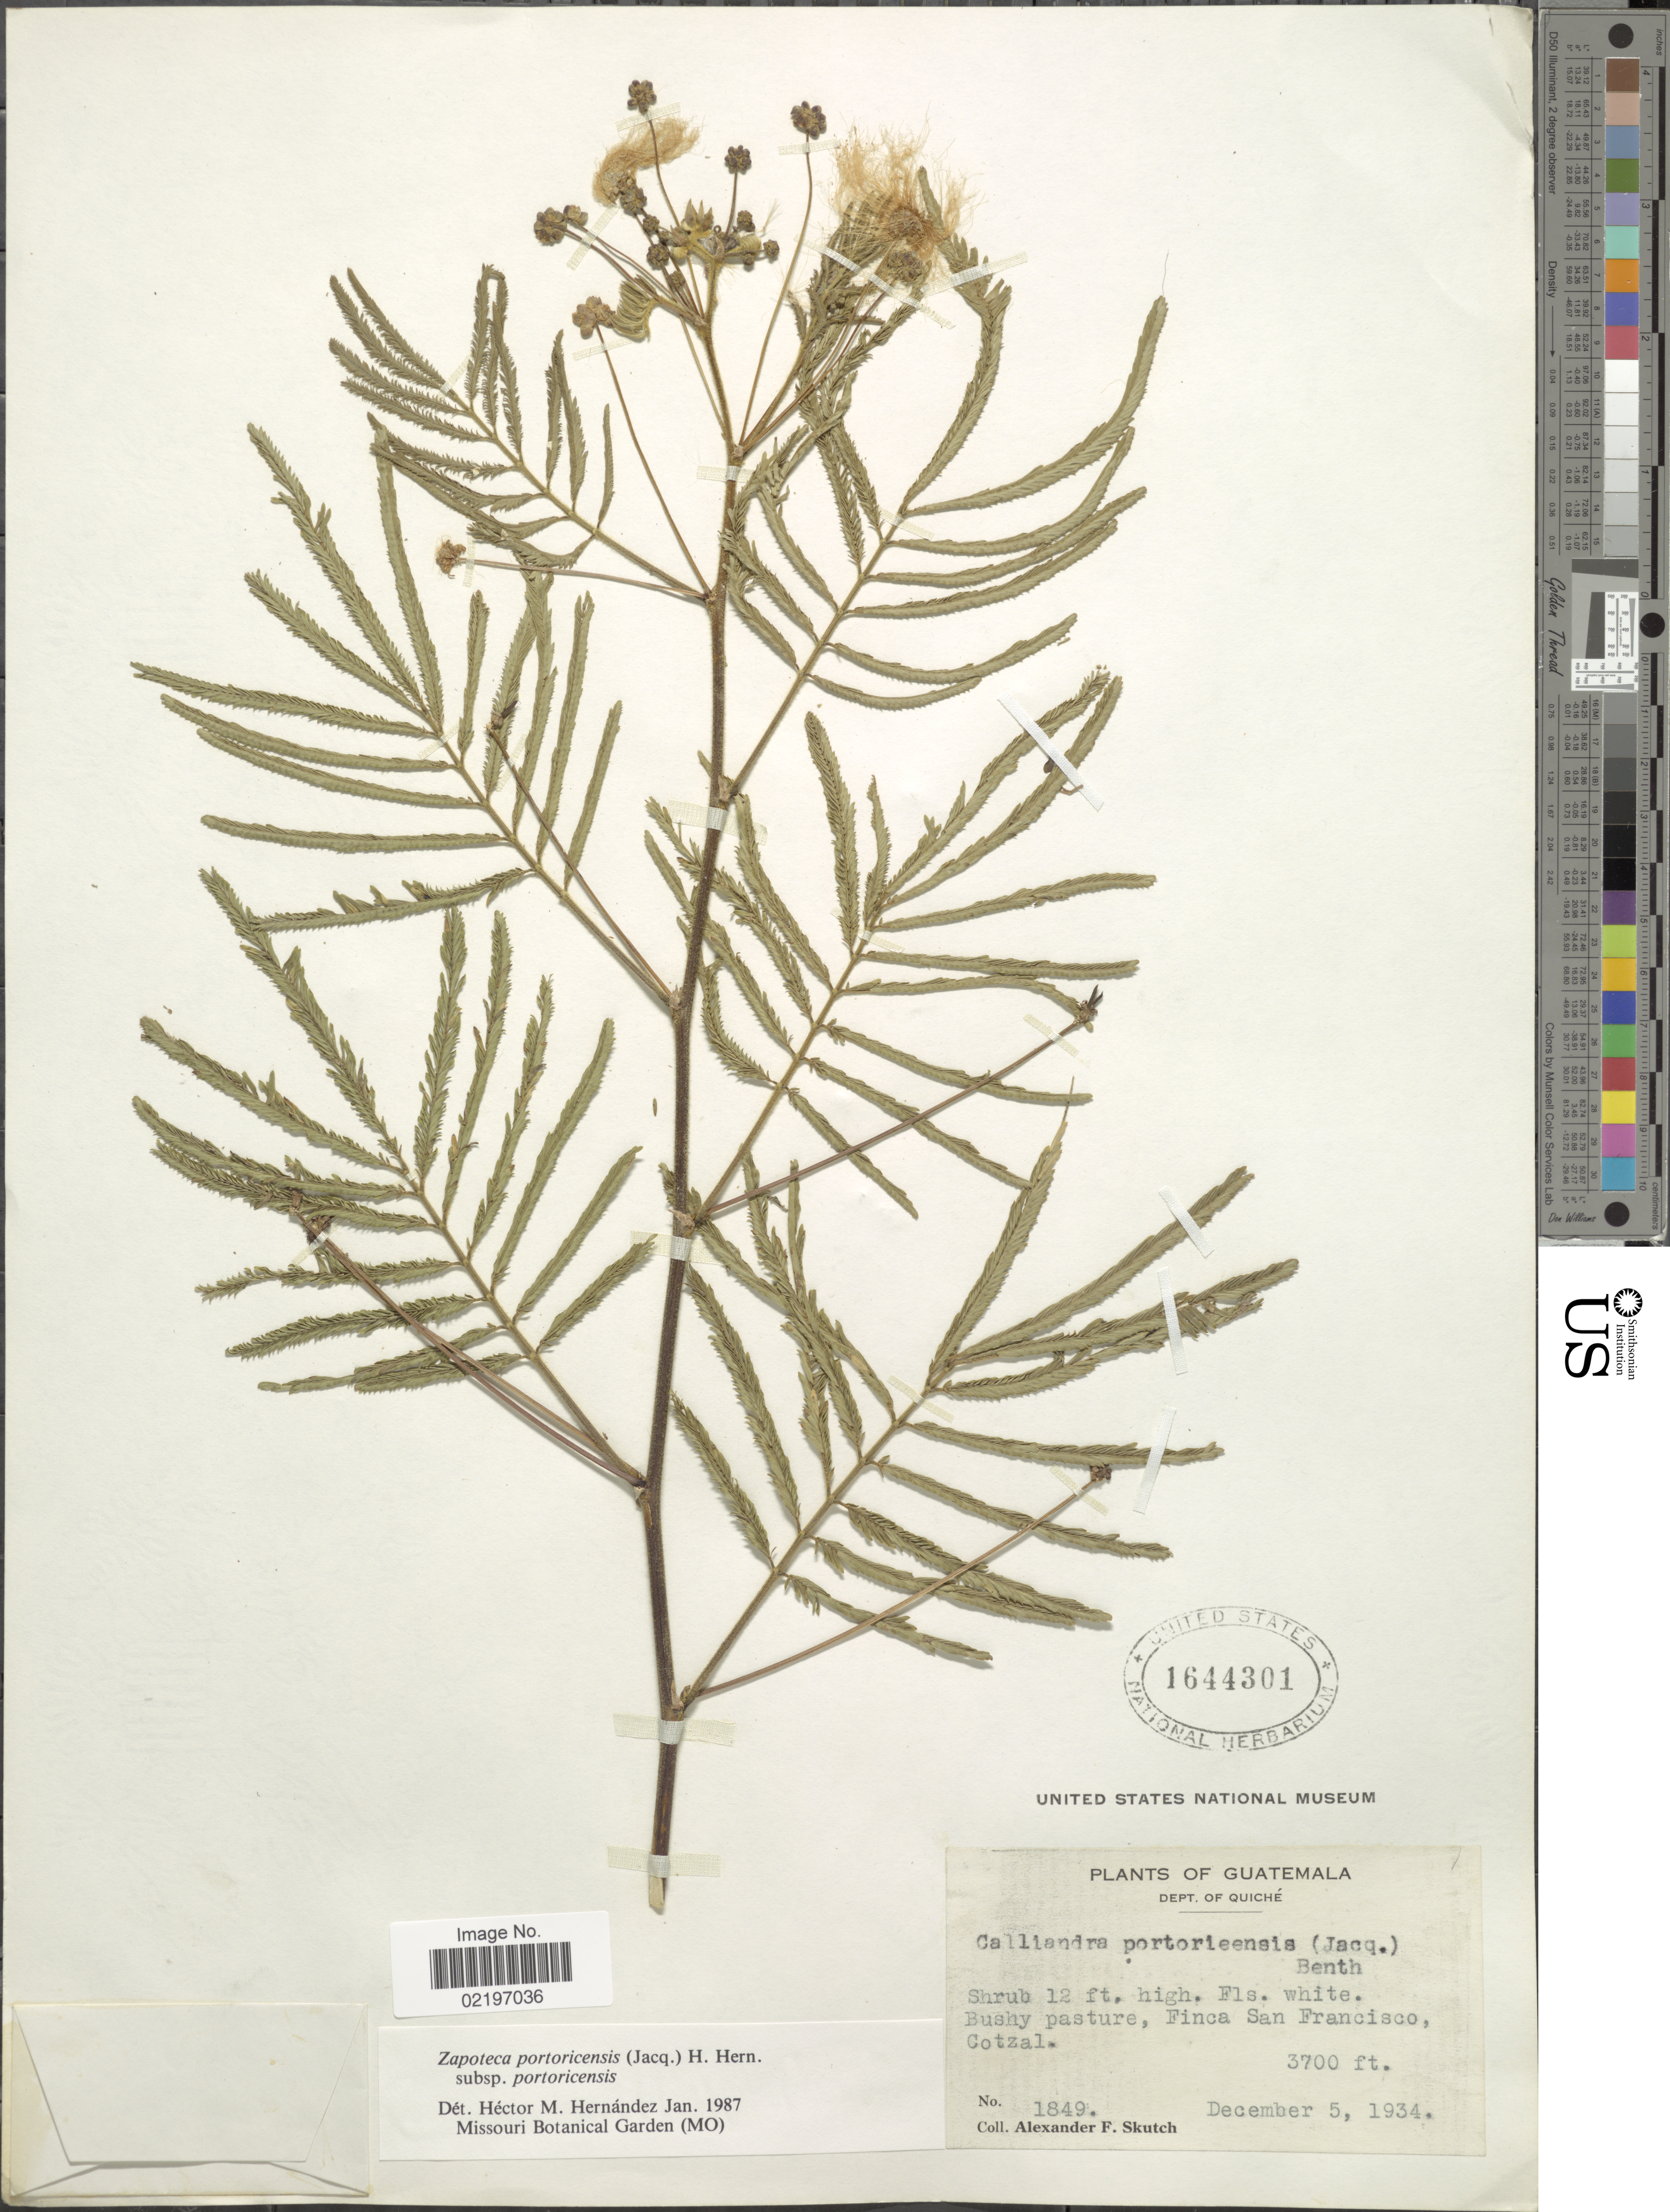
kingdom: Plantae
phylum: Tracheophyta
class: Magnoliopsida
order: Fabales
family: Fabaceae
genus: Zapoteca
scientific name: Zapoteca portoricensis subsp. portoricensis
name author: (Jacq.) H.M. Hern.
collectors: A. F. Skutch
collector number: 1849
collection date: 1934-12-05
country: Guatemala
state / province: El Quiché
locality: Finca San Francisco, Cotzal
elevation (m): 1128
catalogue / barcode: US 1644301